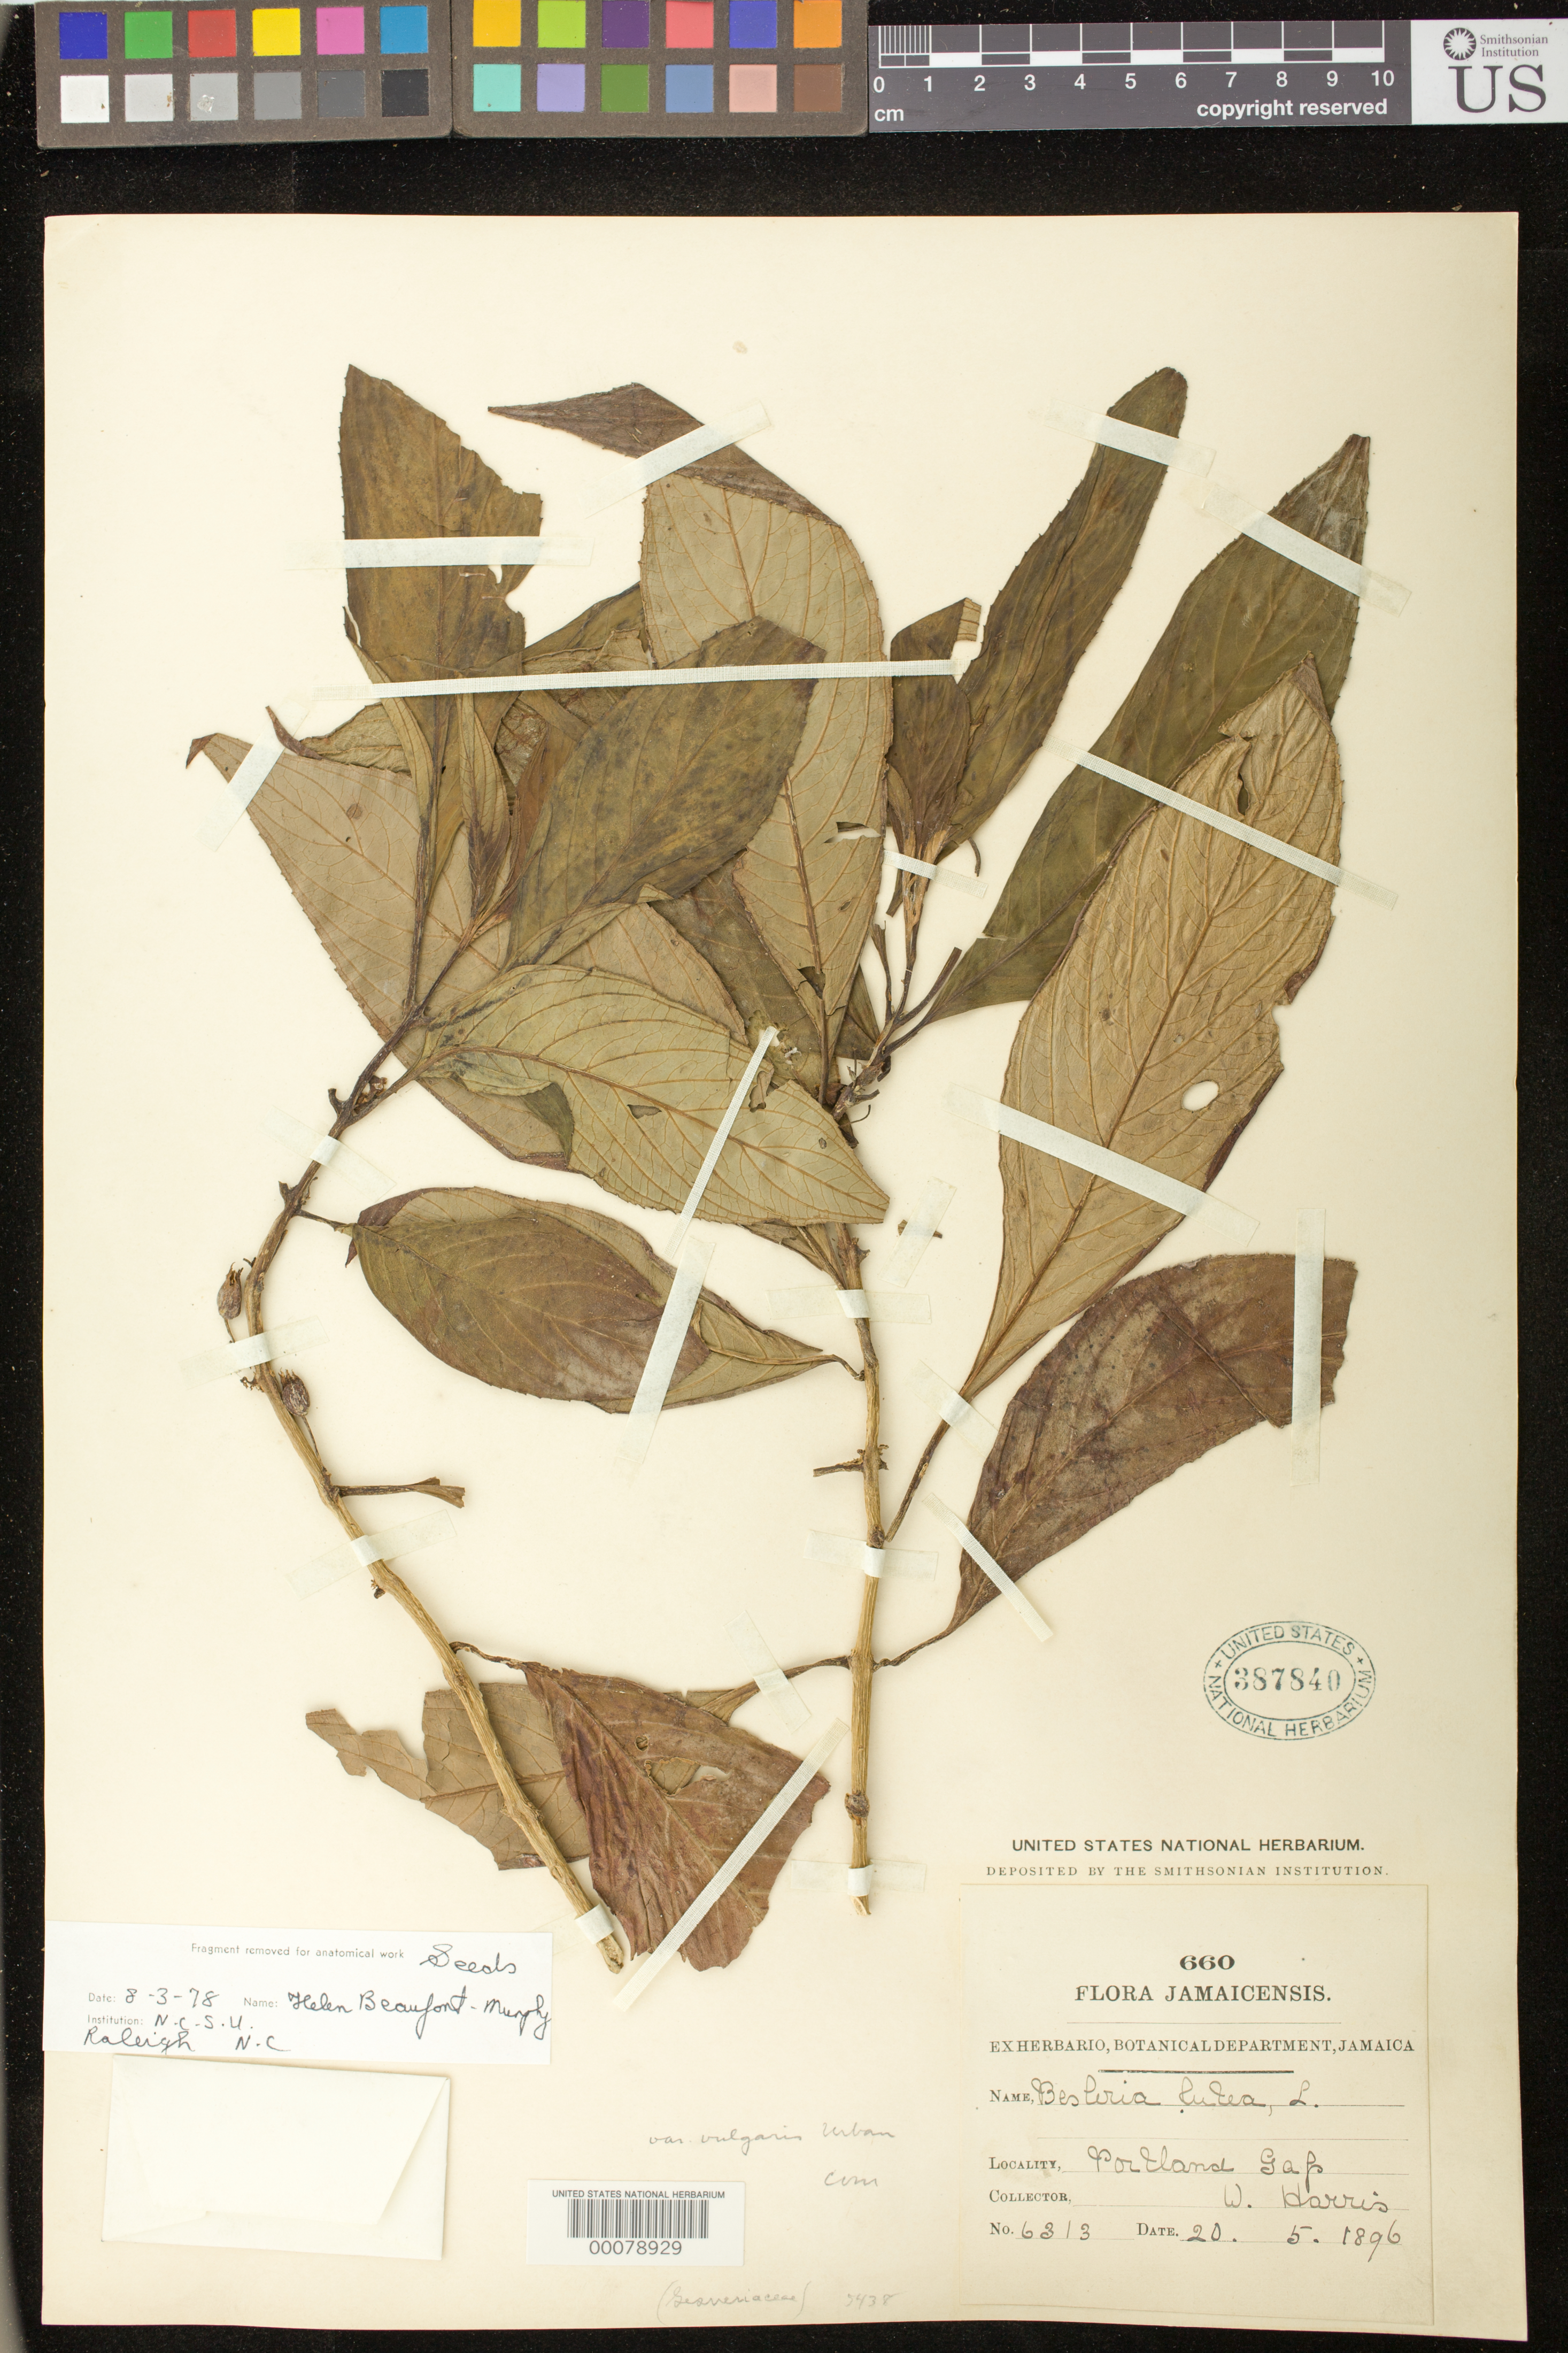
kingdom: Plantae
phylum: Tracheophyta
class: Magnoliopsida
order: Lamiales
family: Gesneriaceae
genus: Besleria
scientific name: Besleria lutea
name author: L.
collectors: W. Harris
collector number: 6313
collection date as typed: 20 May 1896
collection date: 1896-05-20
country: Jamaica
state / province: Portland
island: Jamaica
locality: Portland Gap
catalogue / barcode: US 387840